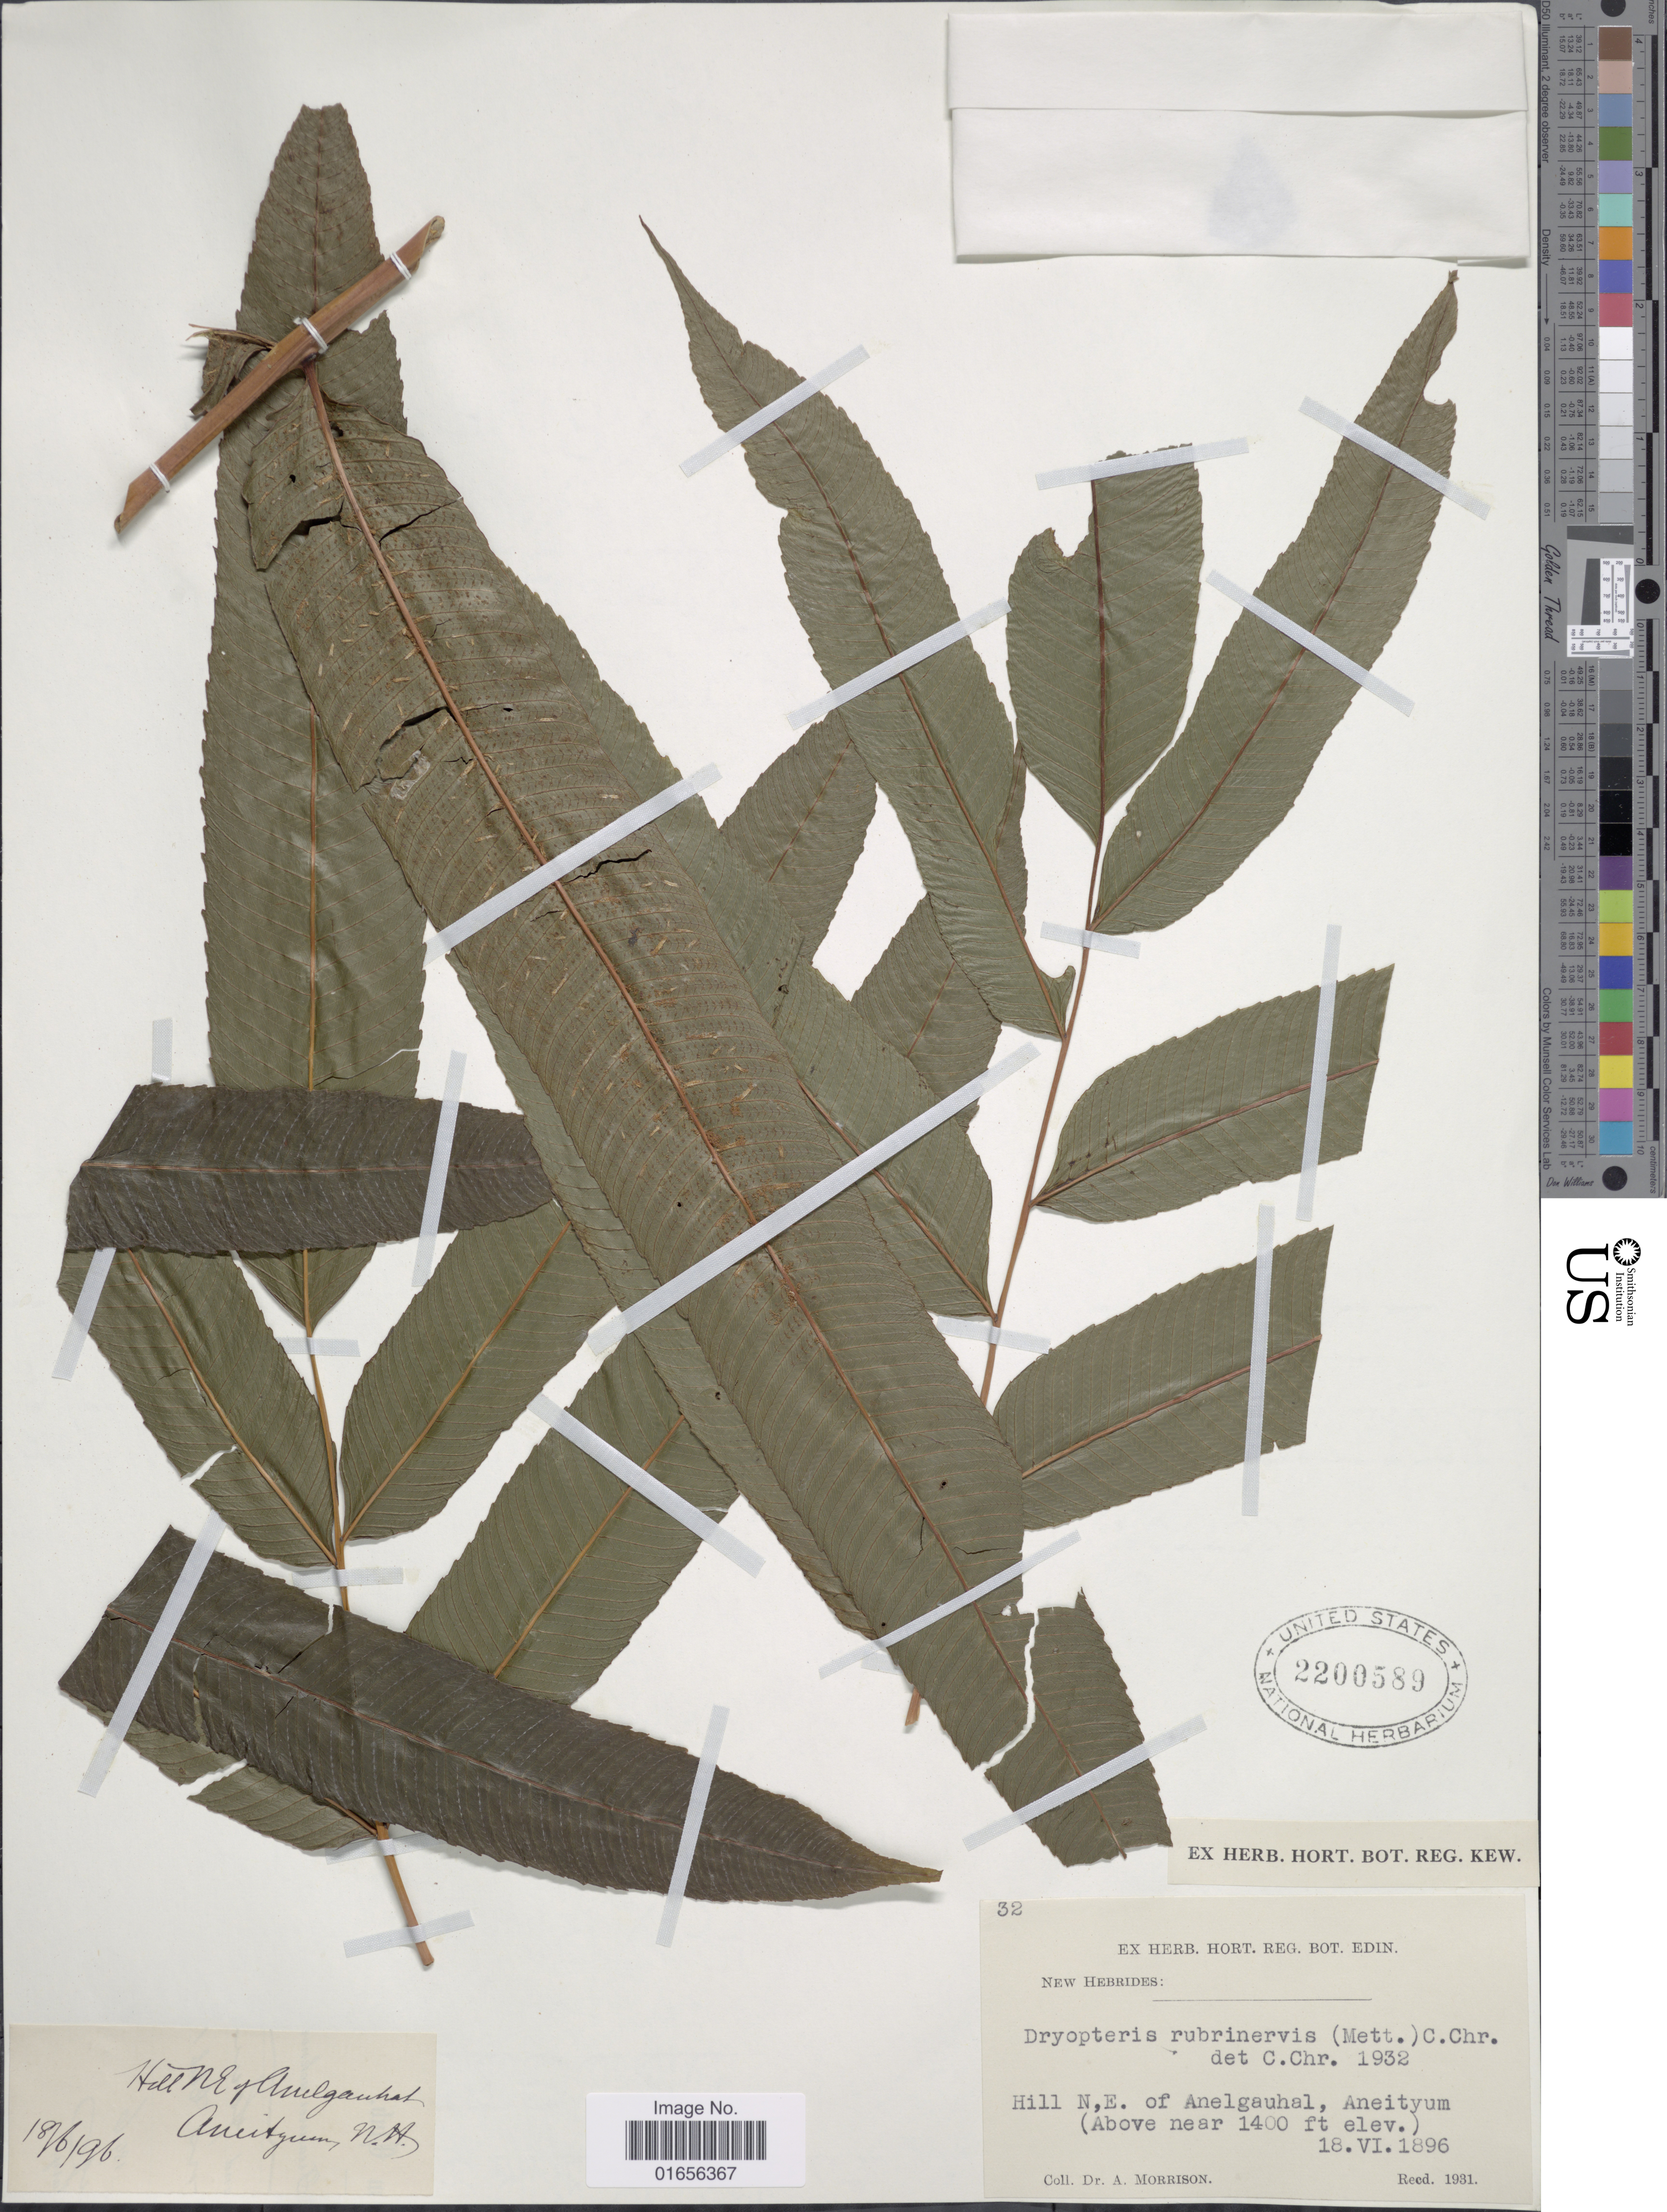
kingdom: Plantae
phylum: Tracheophyta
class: Polypodiopsida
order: Polypodiales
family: Thelypteridaceae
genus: Pronephrium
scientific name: Pronephrium rubrinerve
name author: (Mett.) Holttum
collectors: A. Morrison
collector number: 32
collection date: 1896-06-18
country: Vanuatu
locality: New Hebrides, Hill N.E. of Anelgauhal, Aneityum New Hebrides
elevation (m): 427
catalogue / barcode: US 2200589